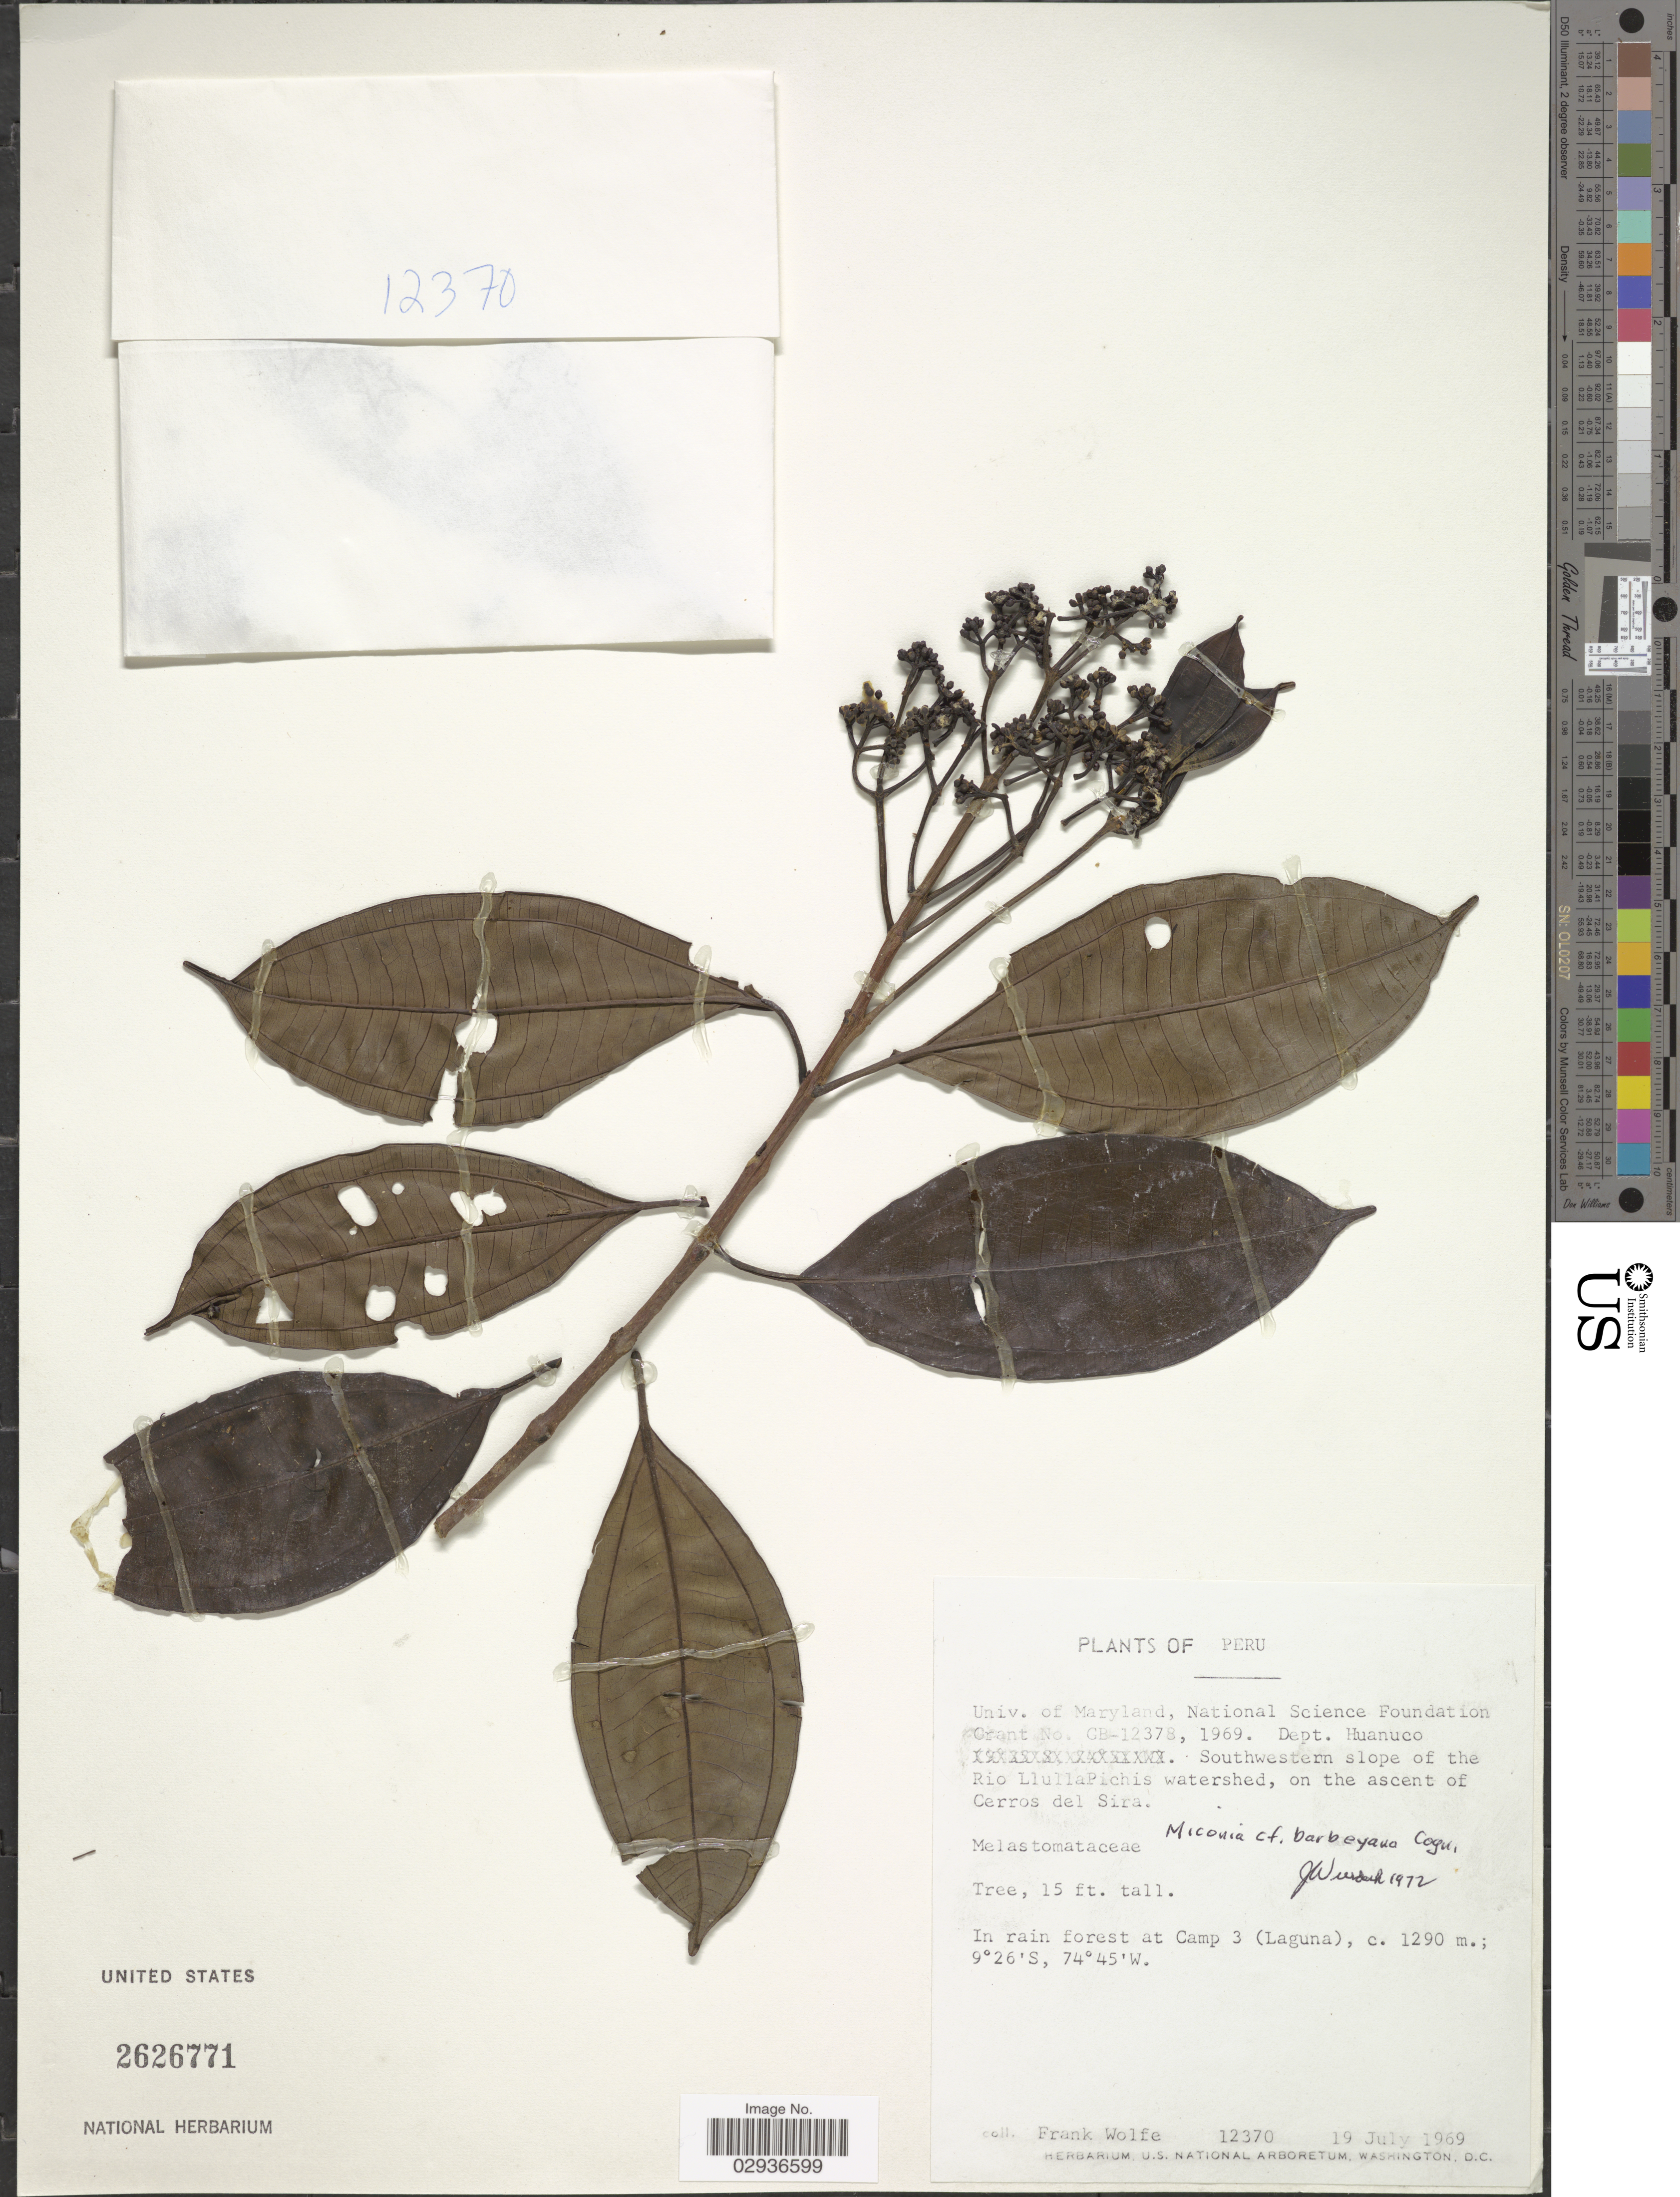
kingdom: Plantae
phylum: Tracheophyta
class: Magnoliopsida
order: Myrtales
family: Melastomataceae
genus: Miconia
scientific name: Miconia barbeyana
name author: Cogn.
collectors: F. Wolfe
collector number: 12370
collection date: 1969-07-19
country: Peru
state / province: Huánuco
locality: Dept. Huanuco. Southwestern slope of the Rio LlullaPichis watershed, on the ascent of Cerros del Sira.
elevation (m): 1290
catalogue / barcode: US 2626771